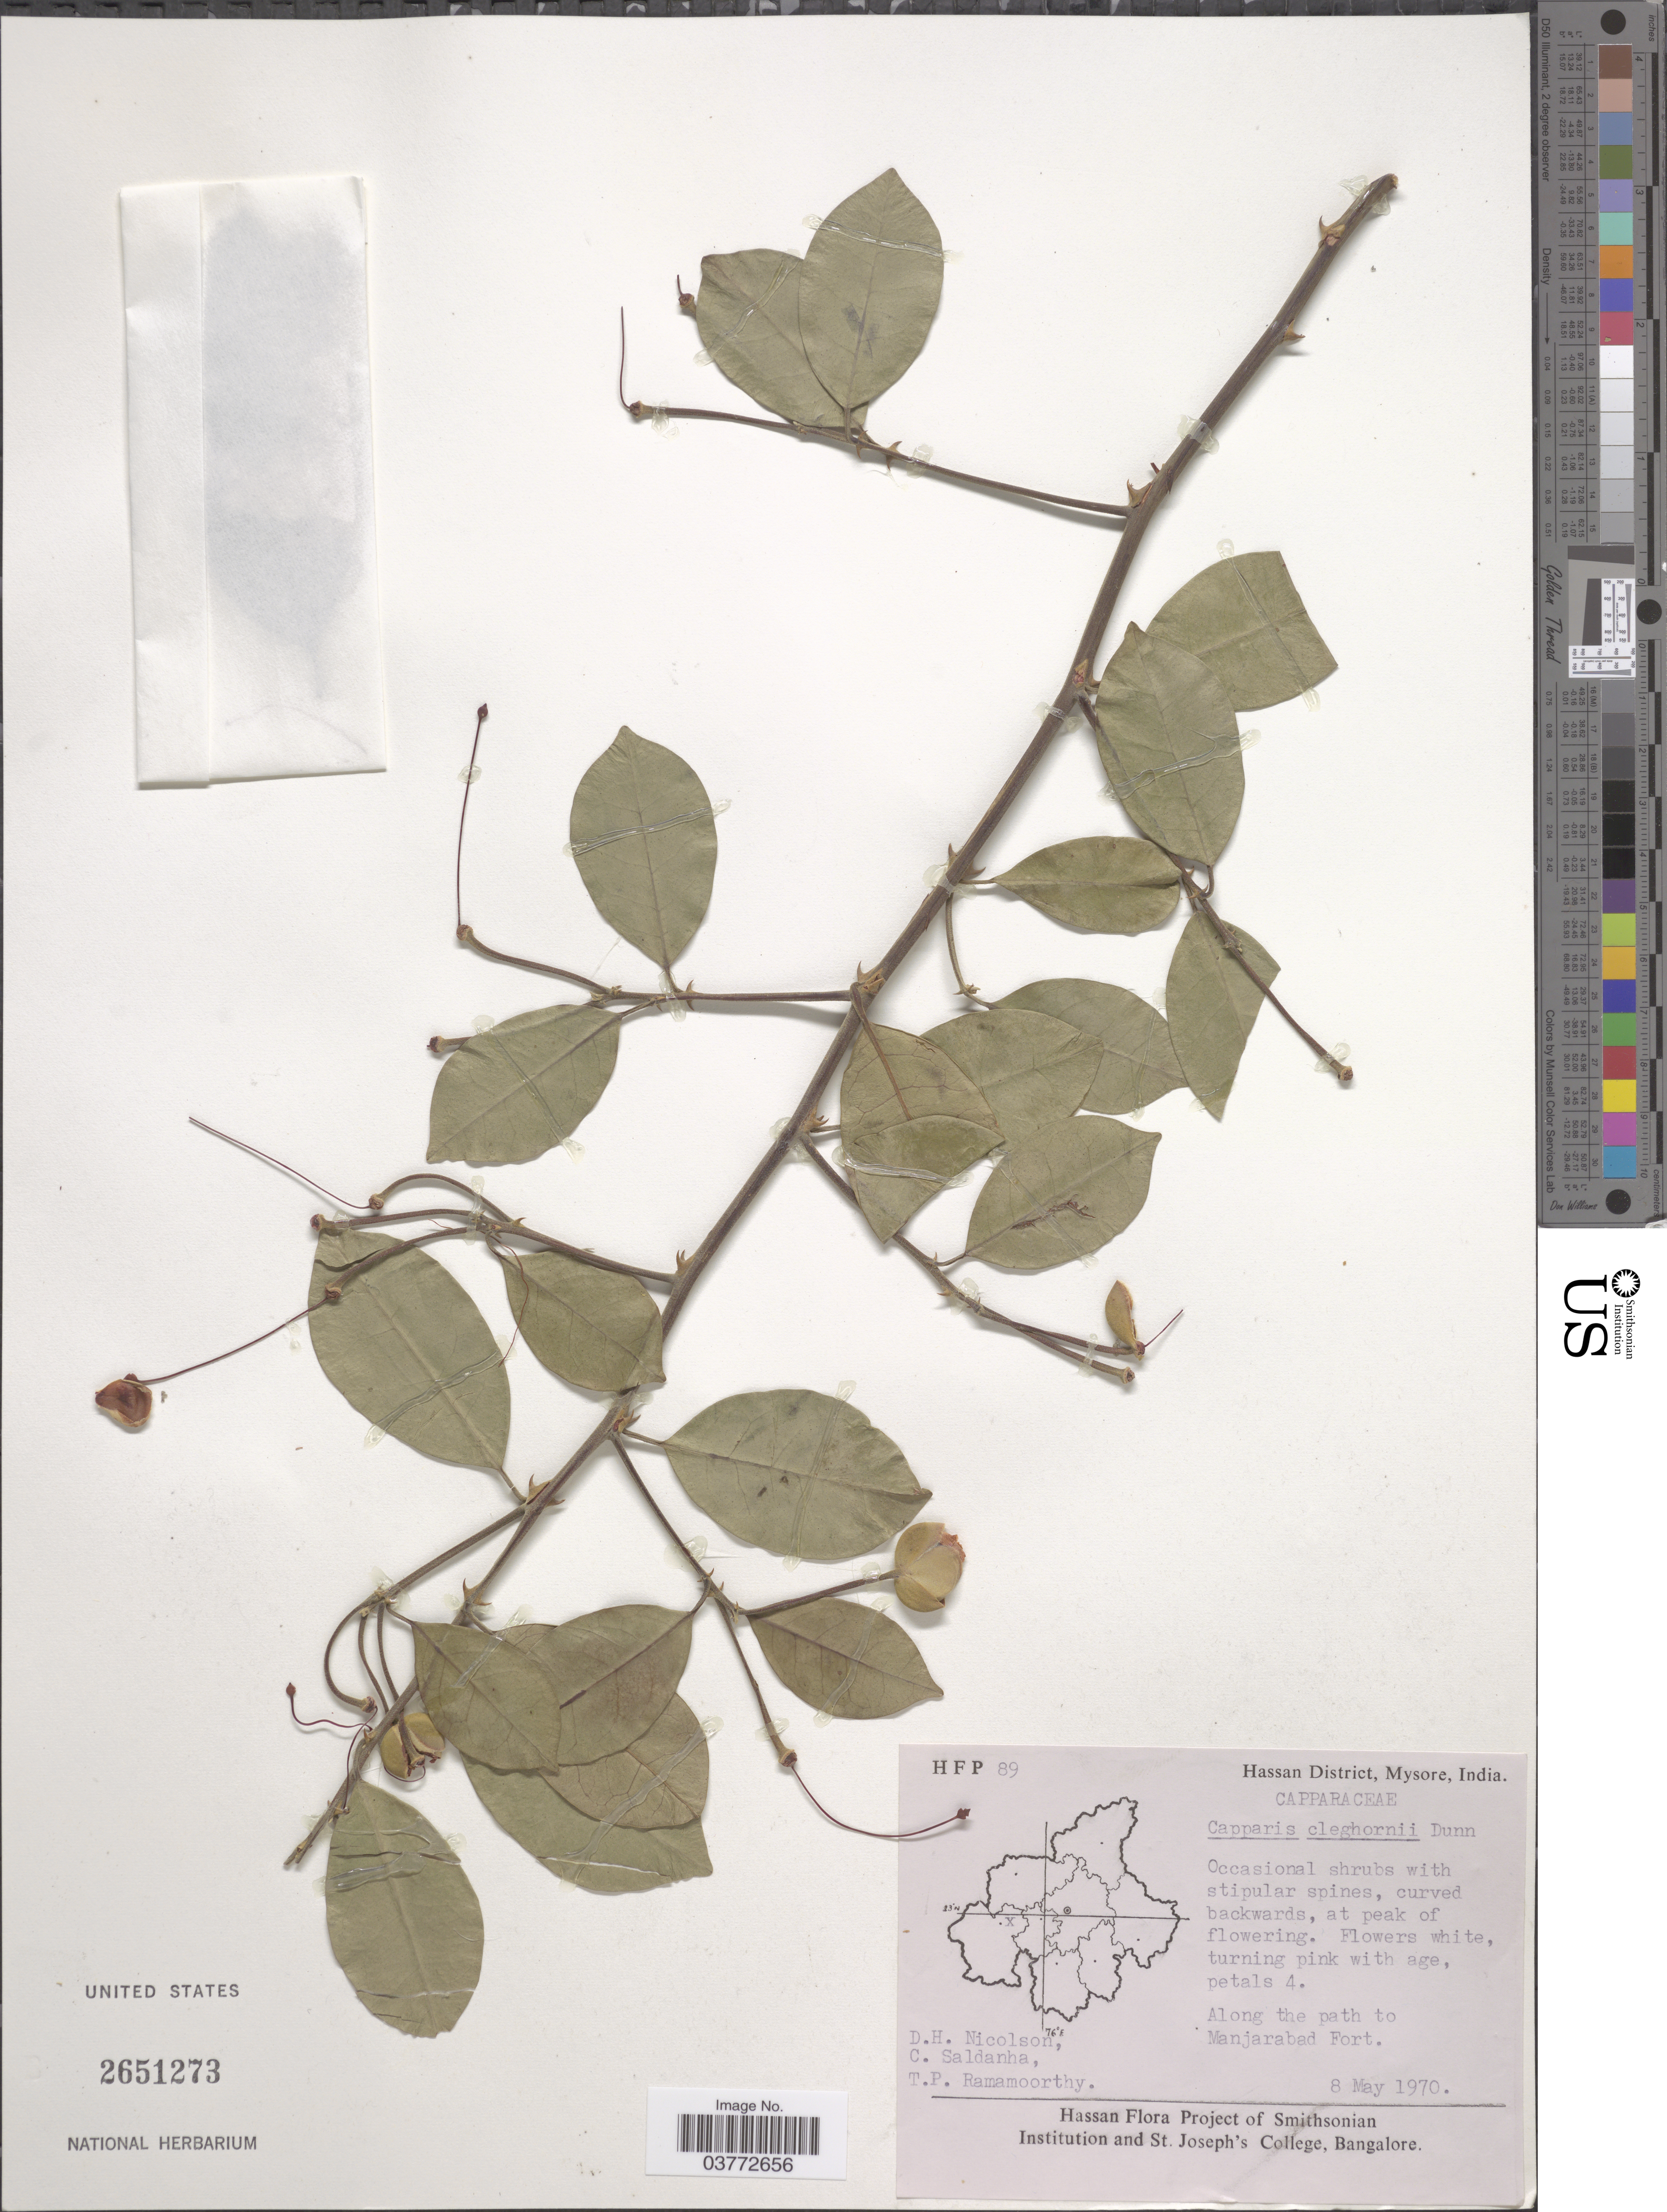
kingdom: Plantae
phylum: Tracheophyta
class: Magnoliopsida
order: Brassicales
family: Capparaceae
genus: Capparis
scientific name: Capparis cleghornii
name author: Dunn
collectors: D. H. Nicolson, C. Saldanha & T. P. Ramamoorthy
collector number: HFP 89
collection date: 1970-05-08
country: India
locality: Hassan District, Mysore. Along the path to Manjarabad Fort.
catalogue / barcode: US 2651273